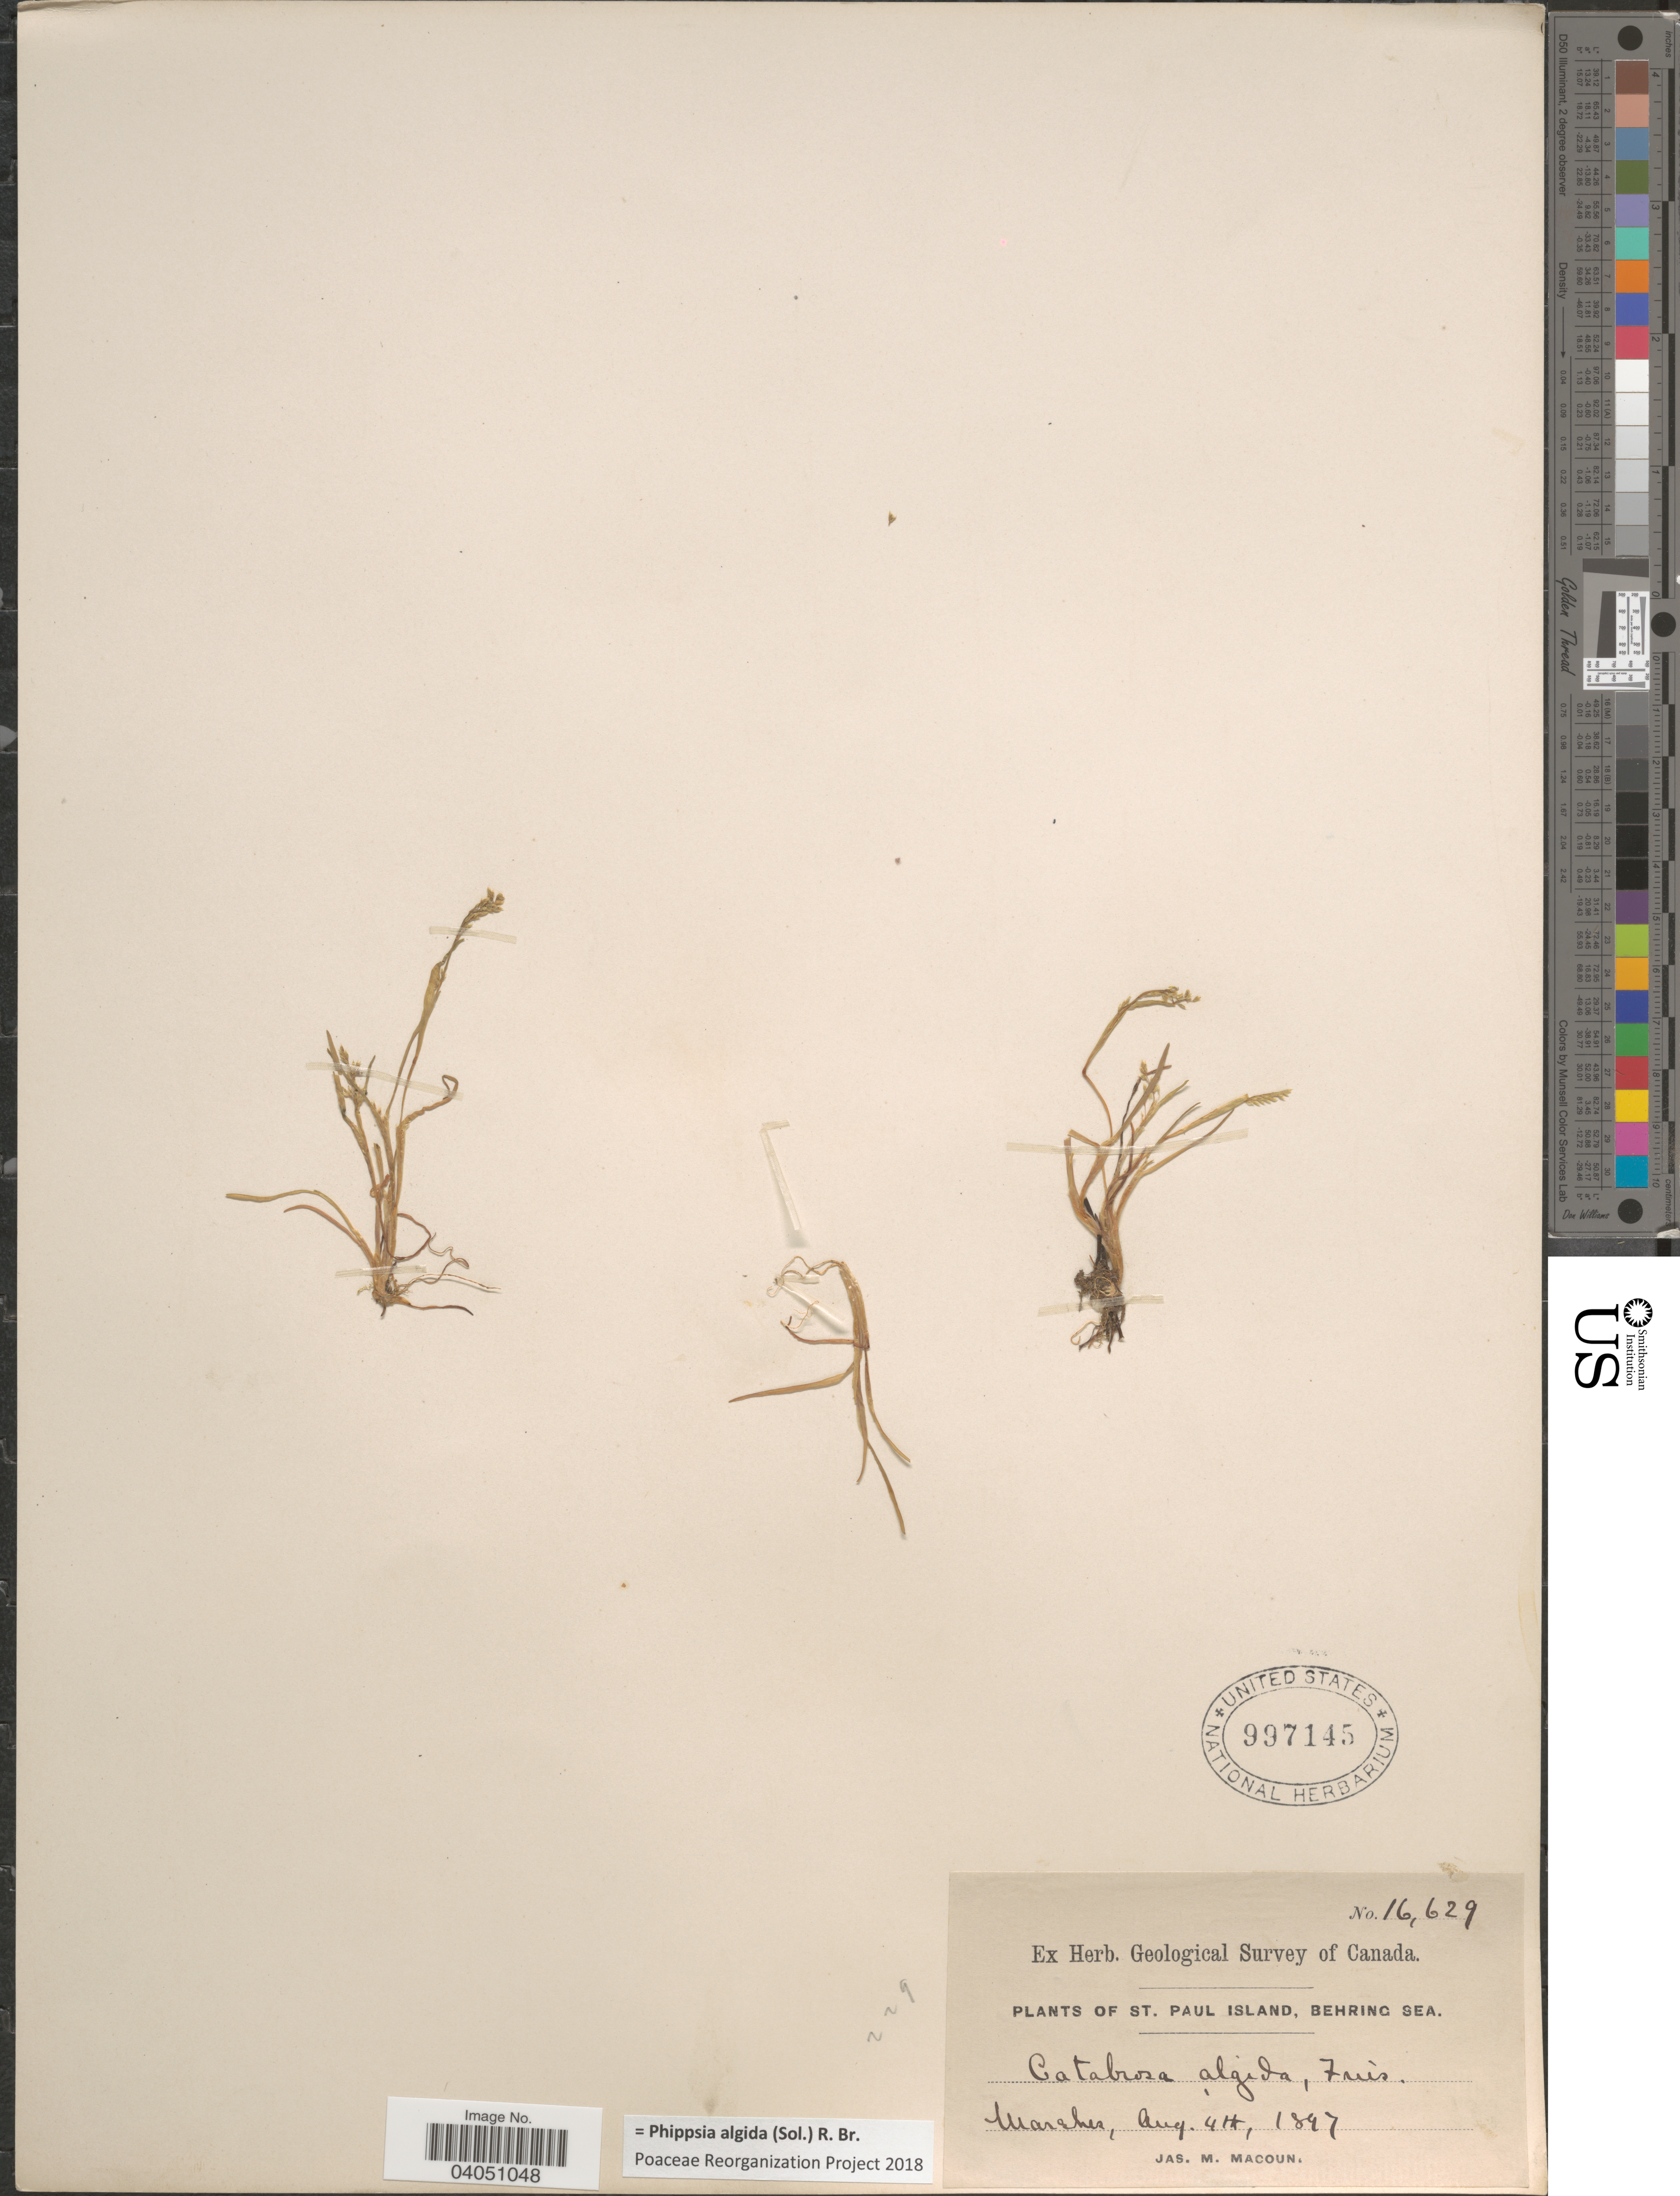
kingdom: Plantae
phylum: Tracheophyta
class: Liliopsida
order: Poales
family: Poaceae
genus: Phippsia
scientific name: Phippsia algida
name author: (Sol.) R. Br.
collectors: J. M. Macoun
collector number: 16629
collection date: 1897-08-04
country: United States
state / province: Alaska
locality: St. Paul Island, Behring Sea.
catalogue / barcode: US 997145